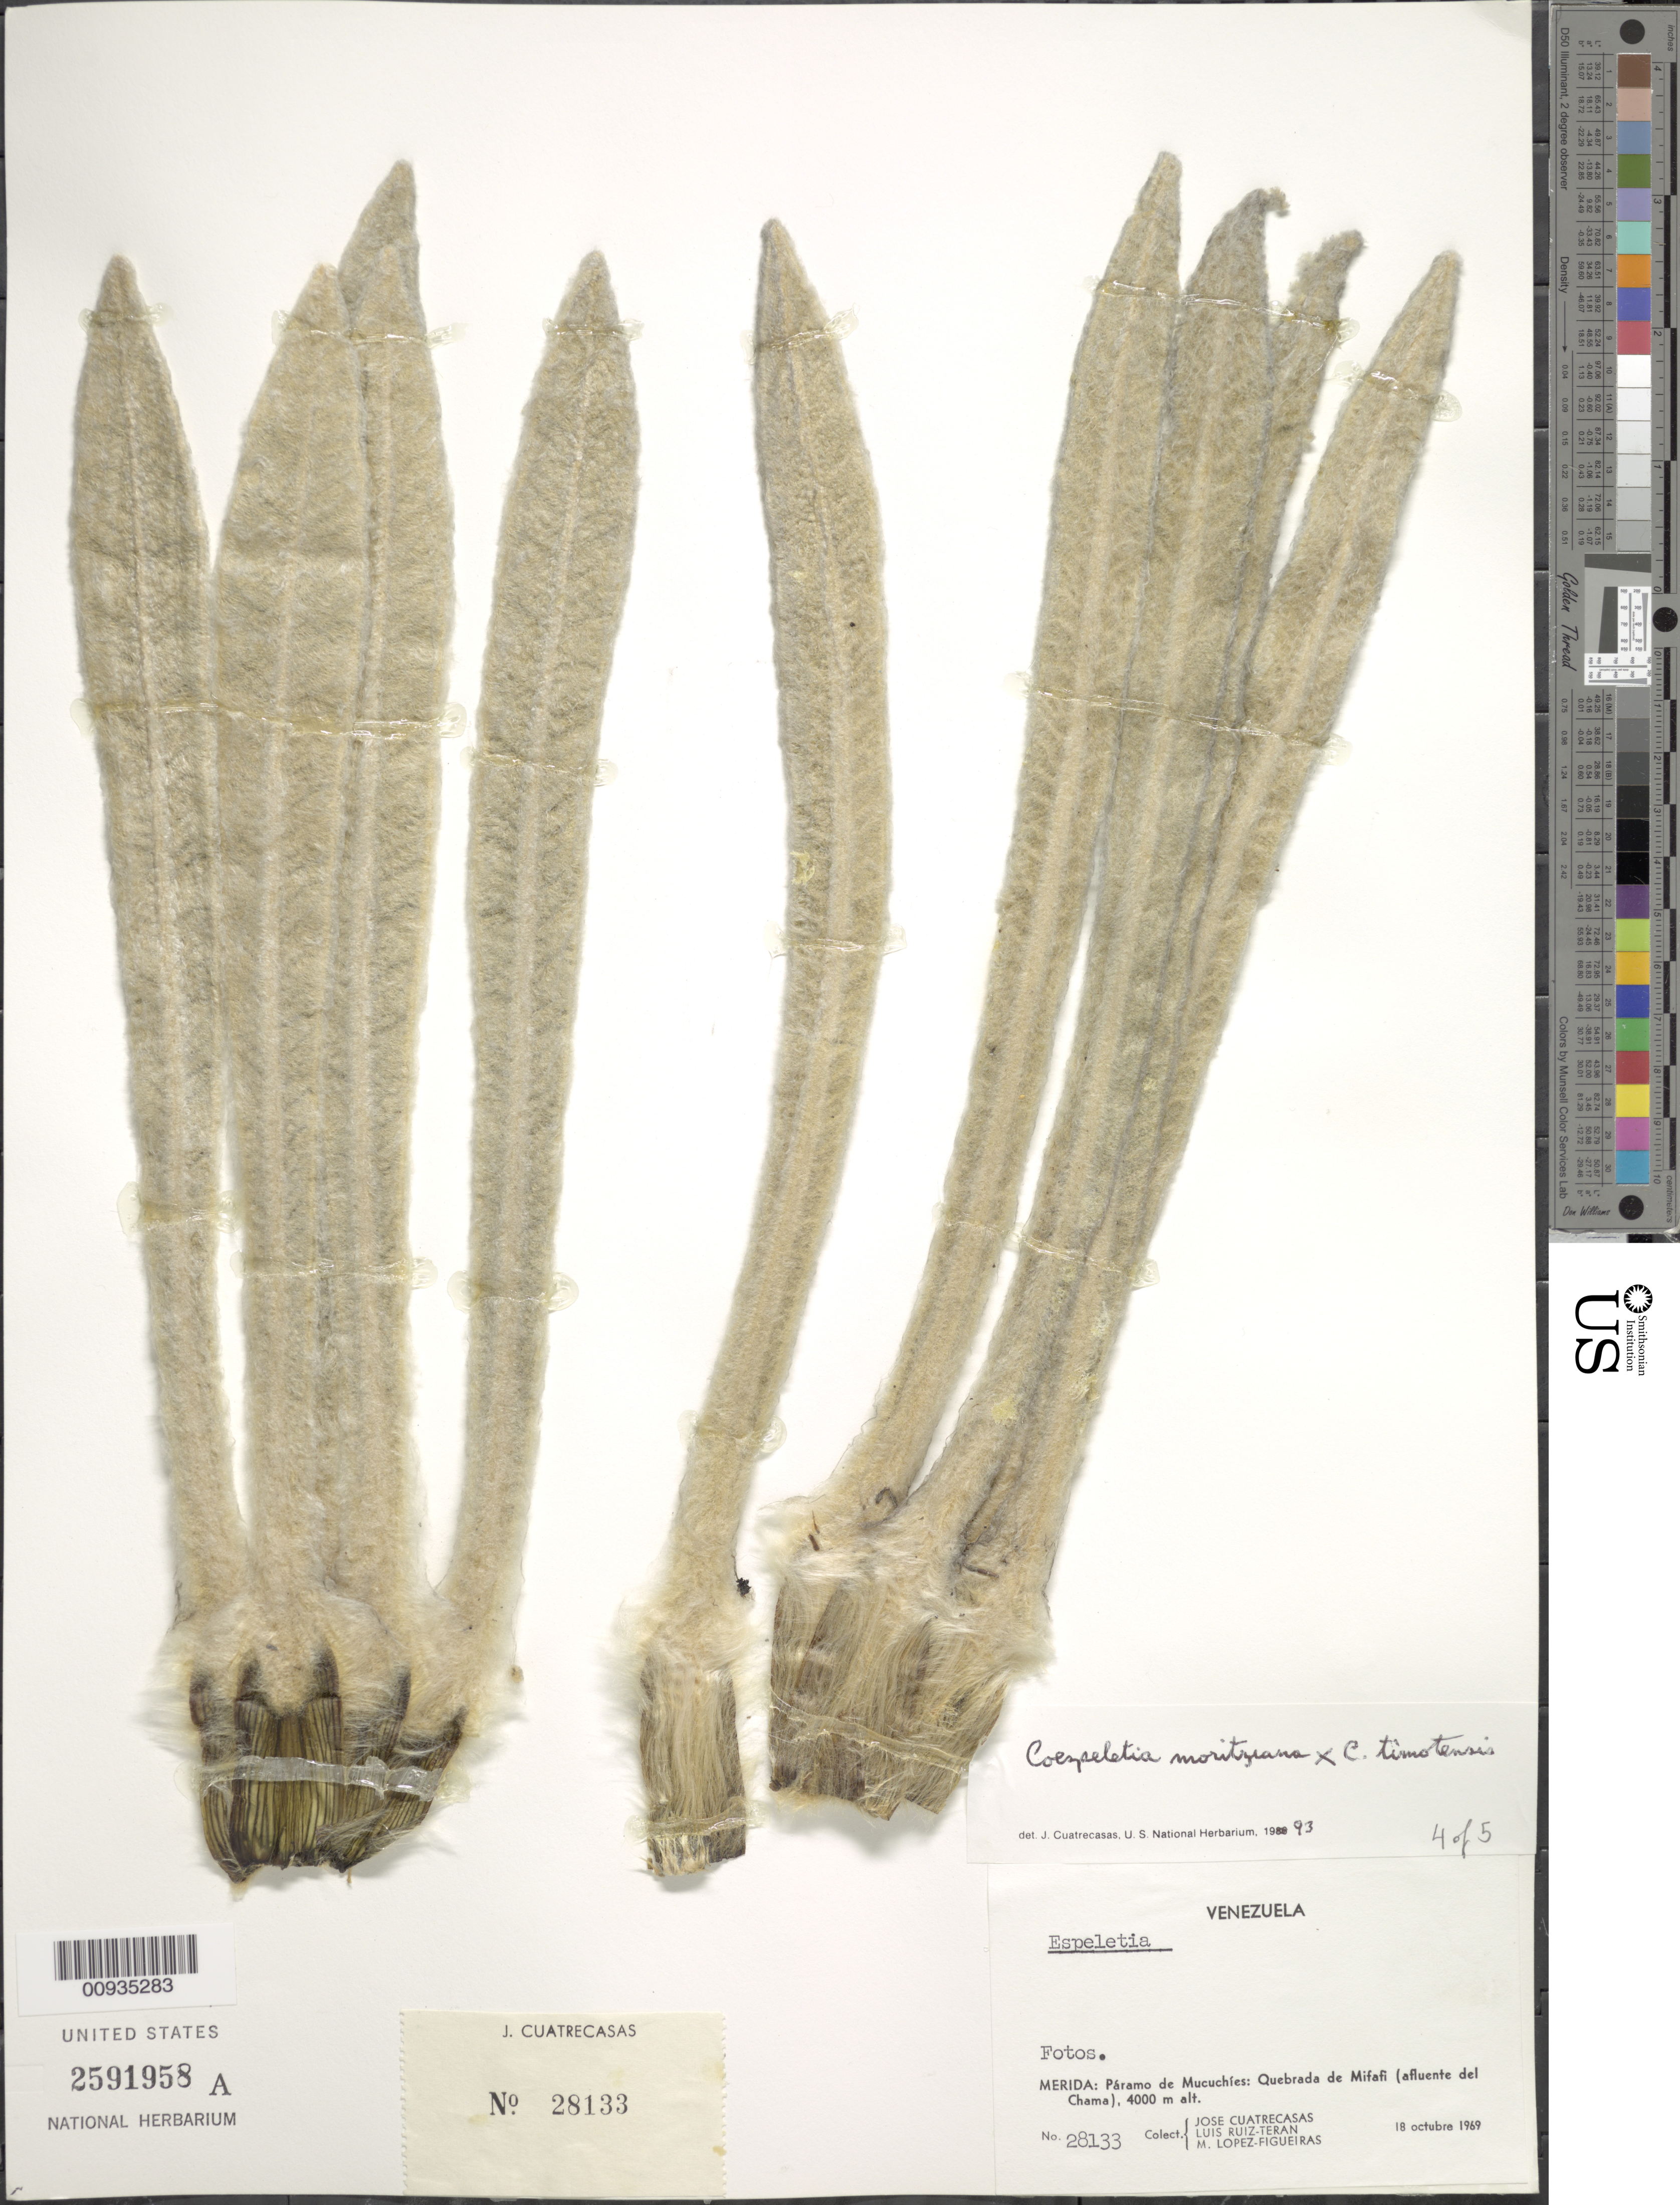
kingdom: Plantae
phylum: Tracheophyta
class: Magnoliopsida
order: Asterales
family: Asteraceae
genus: Coespeletia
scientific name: Coespeletia moritziana x C. timotensis (Cuatrec.) Cuatrec.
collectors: J. Cuatrecasas, L. E. Ruíz-Terán & M. López Figueiras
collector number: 28133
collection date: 1969-10-18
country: Venezuela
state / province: Mérida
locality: Paramo de Mucuchies,: Quebrada de Mifafi (afluente del Chama)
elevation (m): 4000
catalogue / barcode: US 2591958A